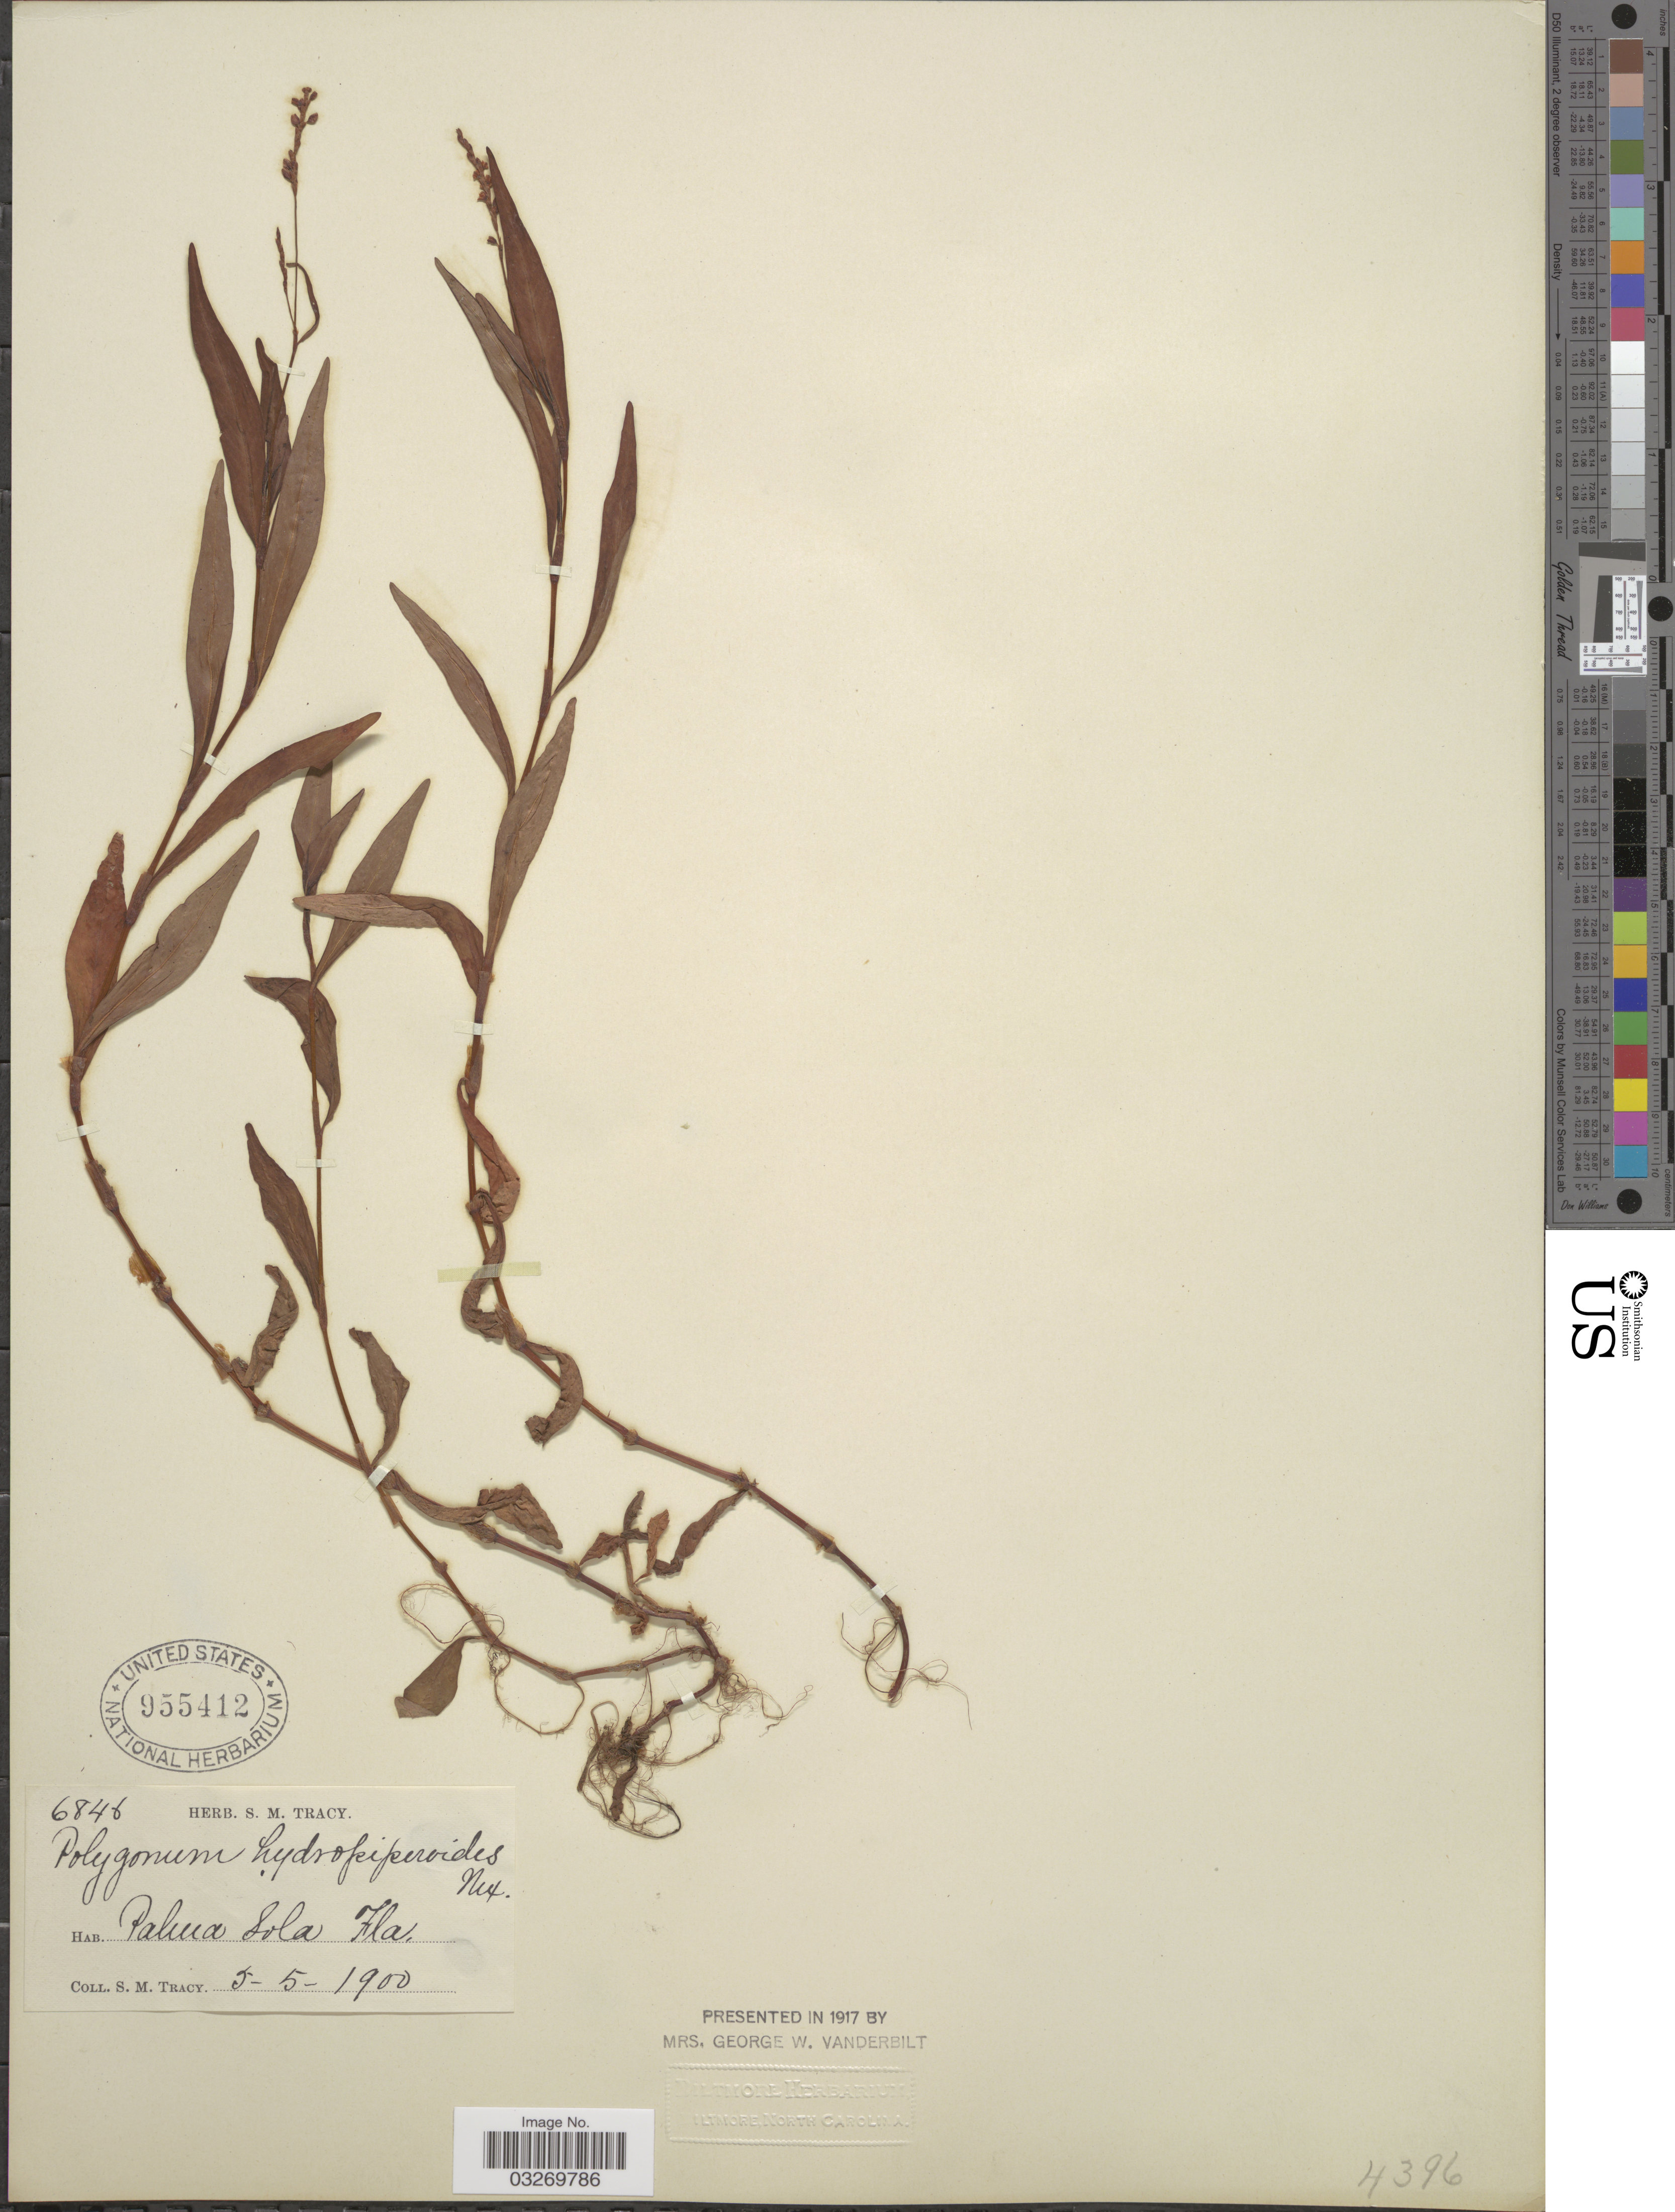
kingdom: Plantae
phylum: Tracheophyta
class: Magnoliopsida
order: Caryophyllales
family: Polygonaceae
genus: Polygonum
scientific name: Polygonum hydropiperoides var. macerum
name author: Stanford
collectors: S. M. Tracy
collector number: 6846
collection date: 1900-05-05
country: United States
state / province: Florida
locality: Palma Sola.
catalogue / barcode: US 955412